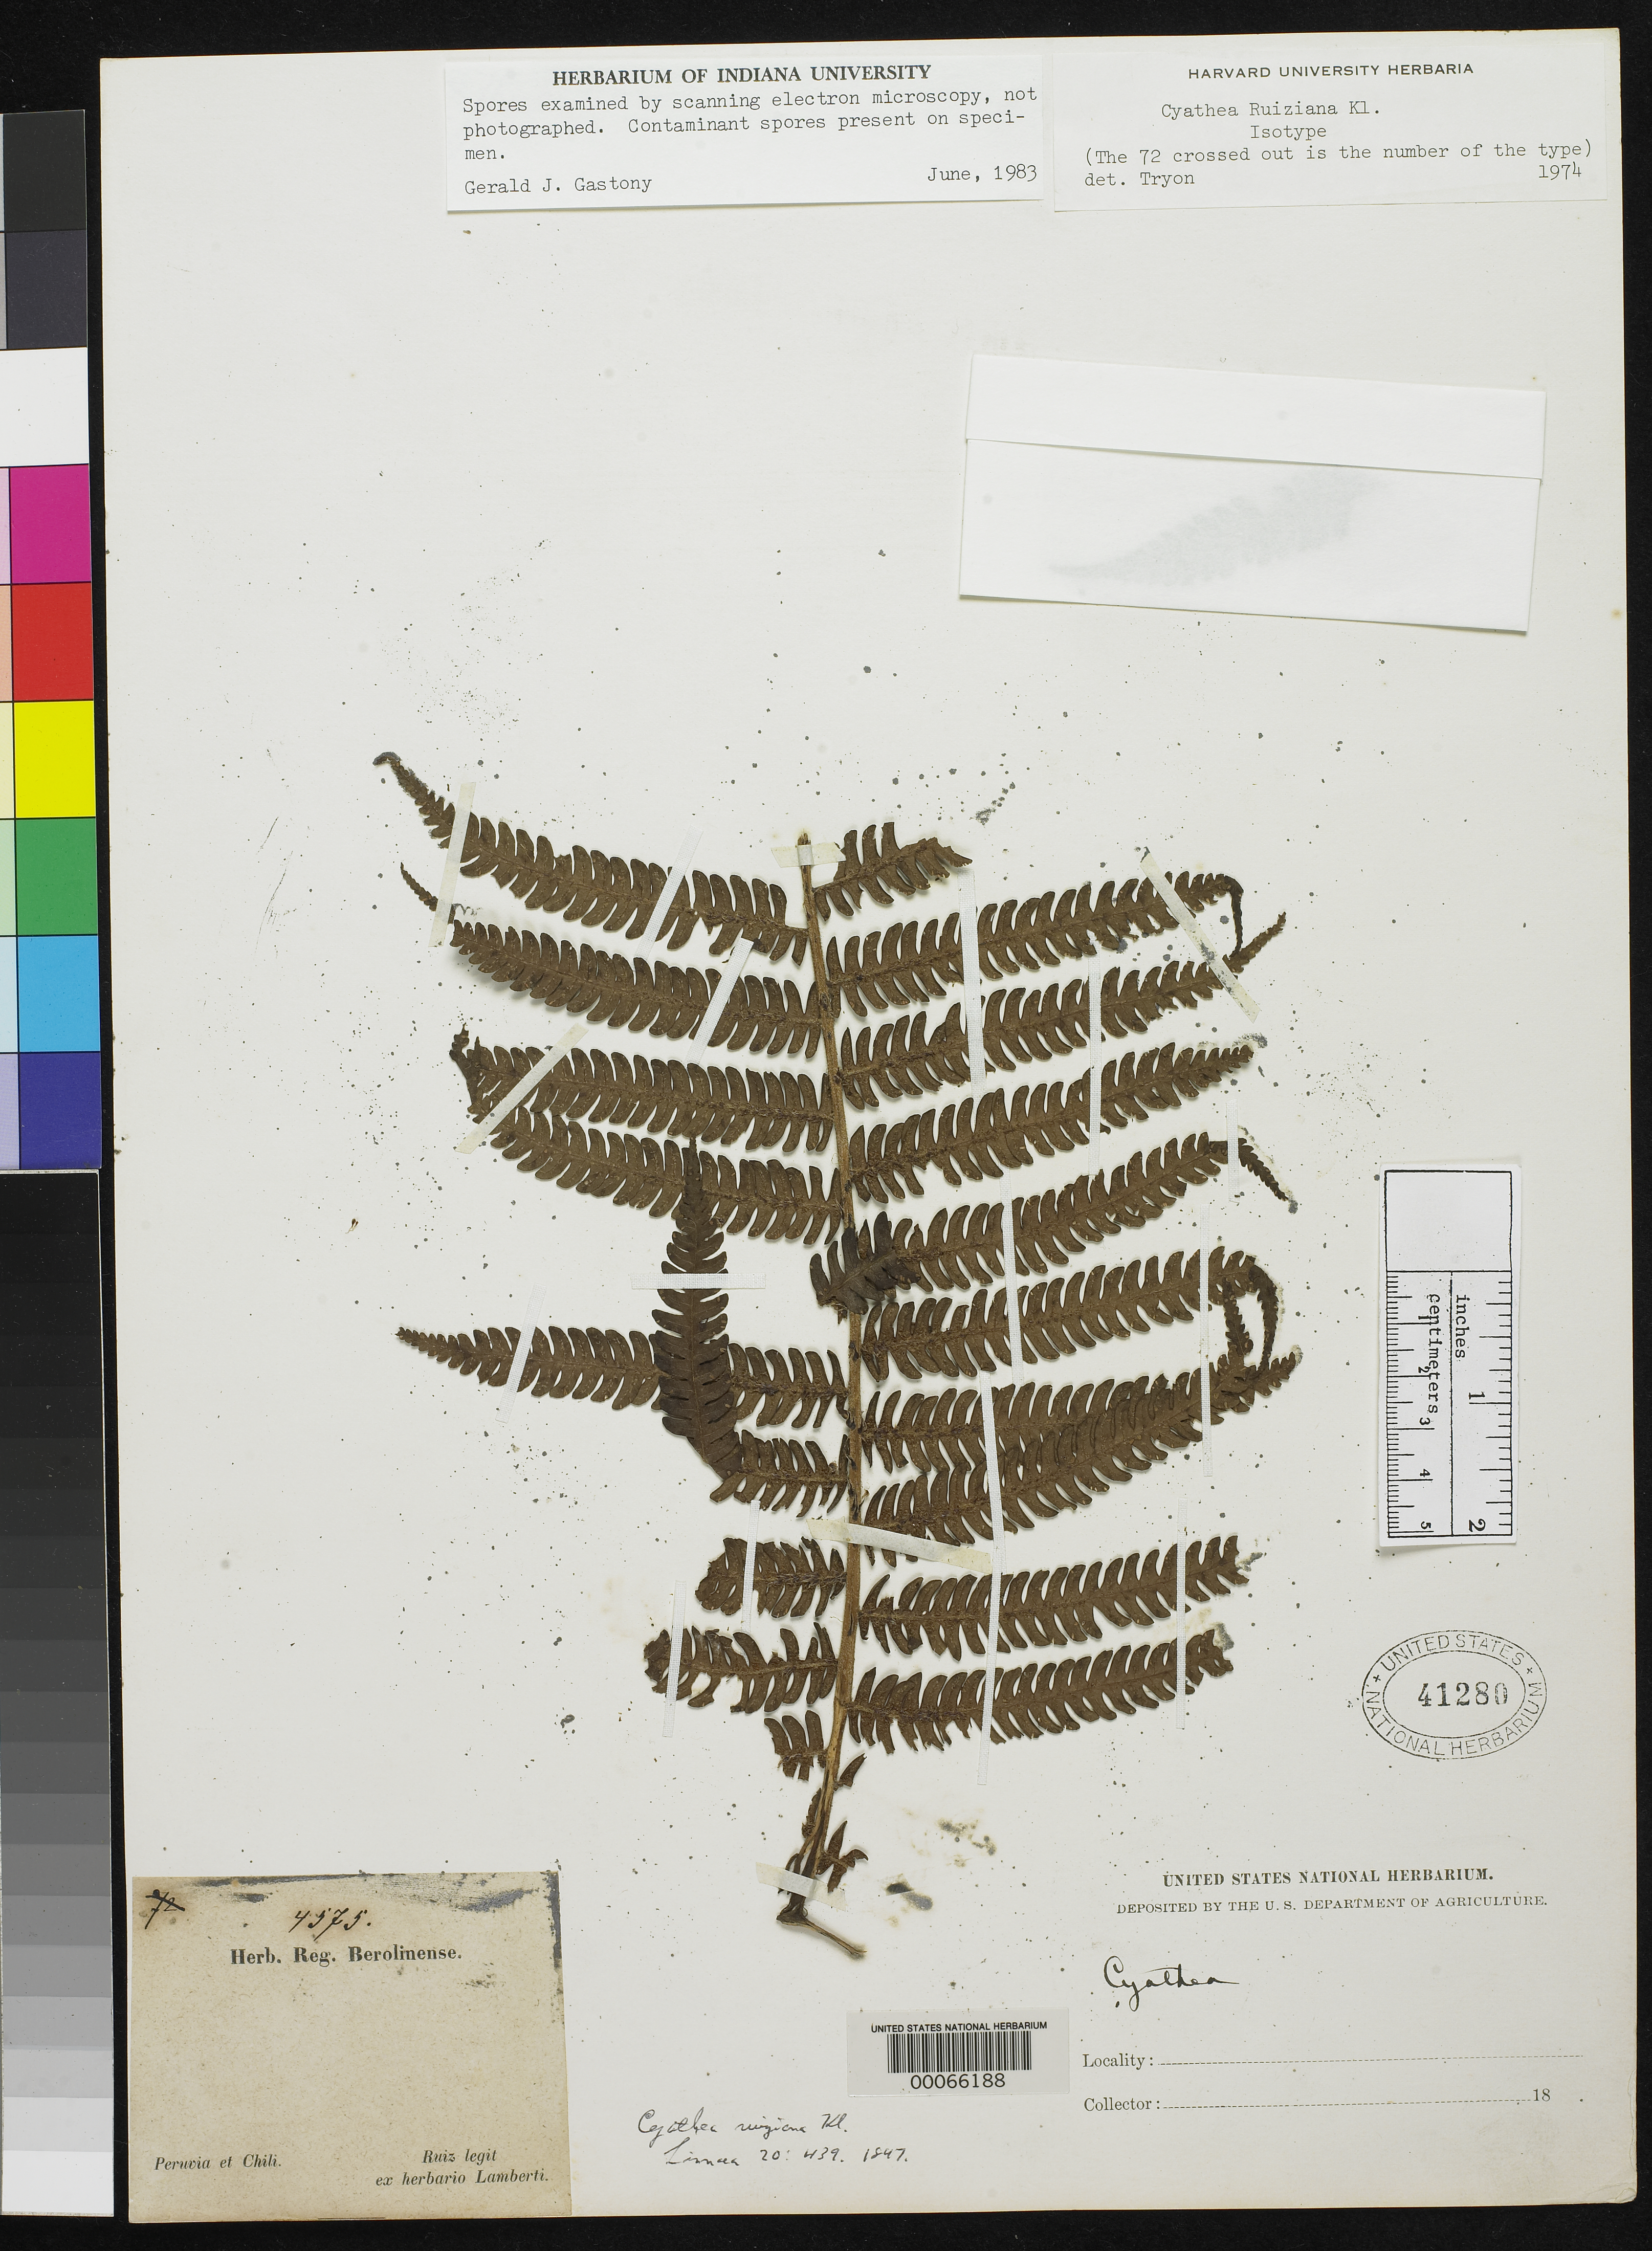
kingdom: Plantae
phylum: Tracheophyta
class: Polypodiopsida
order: Cyatheales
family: Cyatheaceae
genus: Cyathea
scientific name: Cyathea ruiziana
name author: Klotzsch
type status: Isotype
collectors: H. Ruiz López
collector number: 72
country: Peru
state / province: San Martín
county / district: Mariscal Cáceres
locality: Rio Huallaga, margen Derecha del; Balsa Probana; dtto. Tocache Nuevo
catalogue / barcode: US 41280